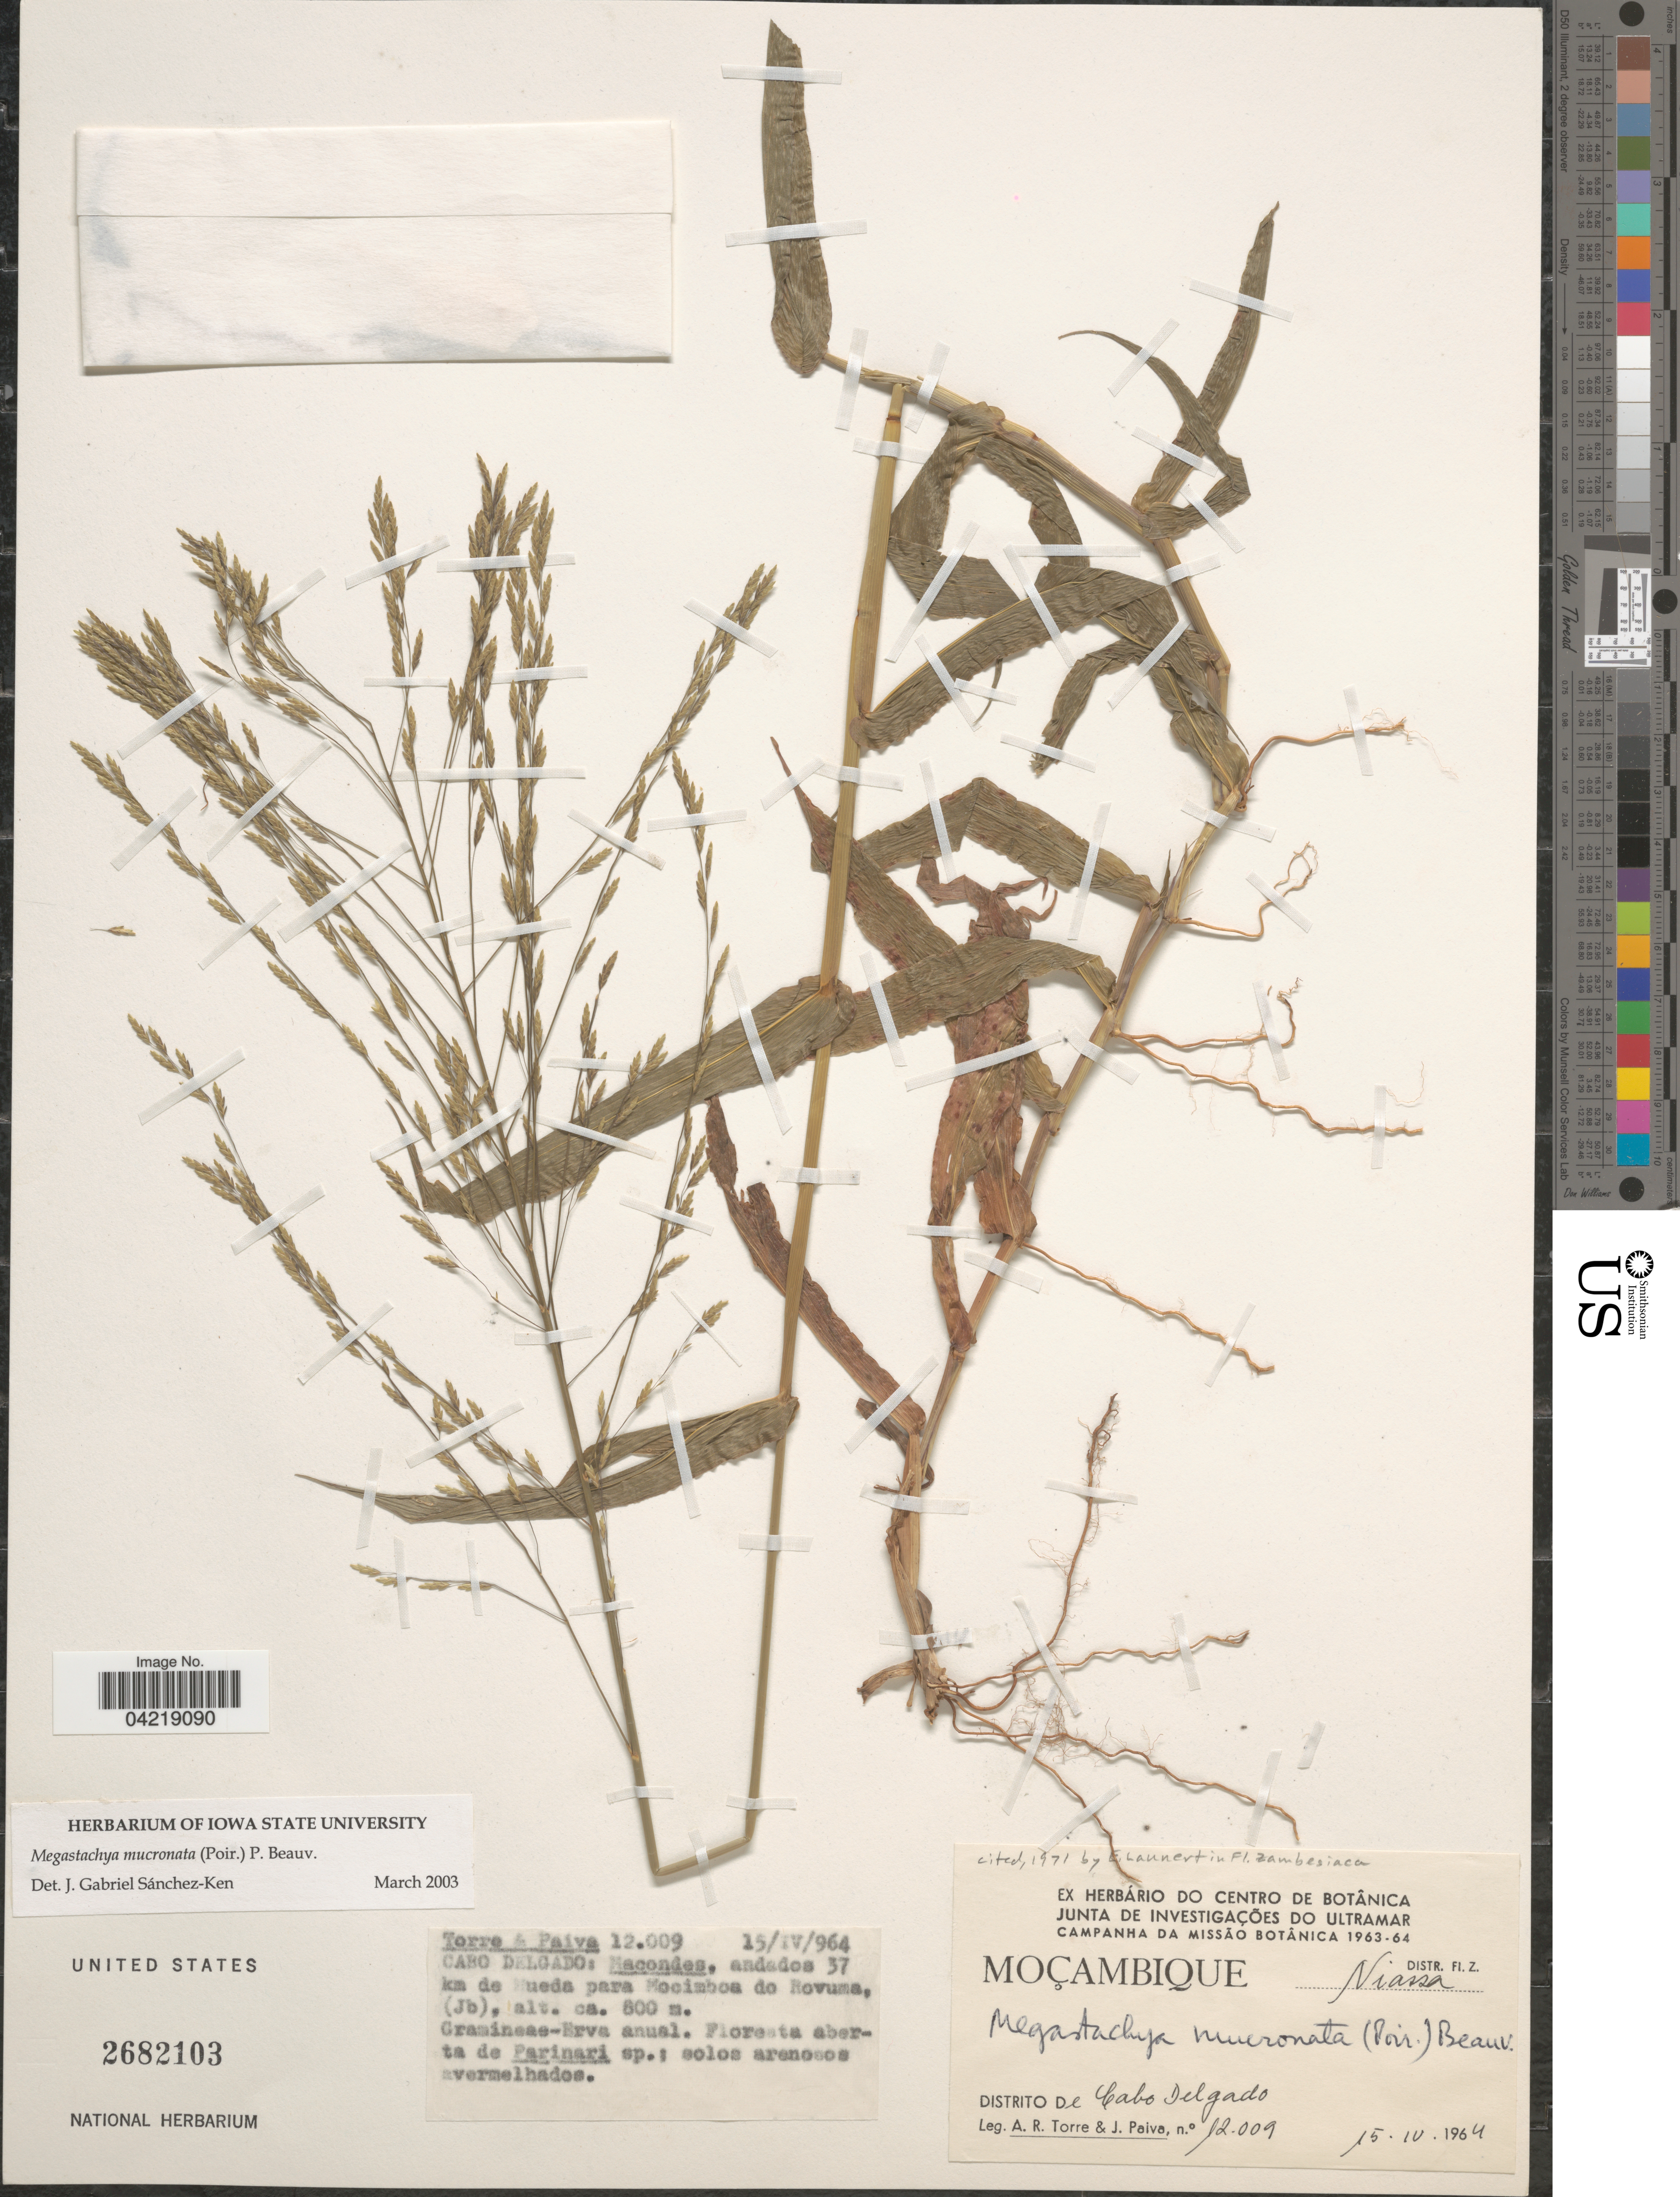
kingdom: Plantae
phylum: Tracheophyta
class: Liliopsida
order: Poales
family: Poaceae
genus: Megastachya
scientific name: Megastachya mucronata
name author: (Poir.) P. Beauv.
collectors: A. R. da Torre & J. Paiva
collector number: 12009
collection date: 1964-04-15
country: Mozambique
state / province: Cabo Delgado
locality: Moçambique. Niassa. Distrito de Cabo Delgado.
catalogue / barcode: US 2682103